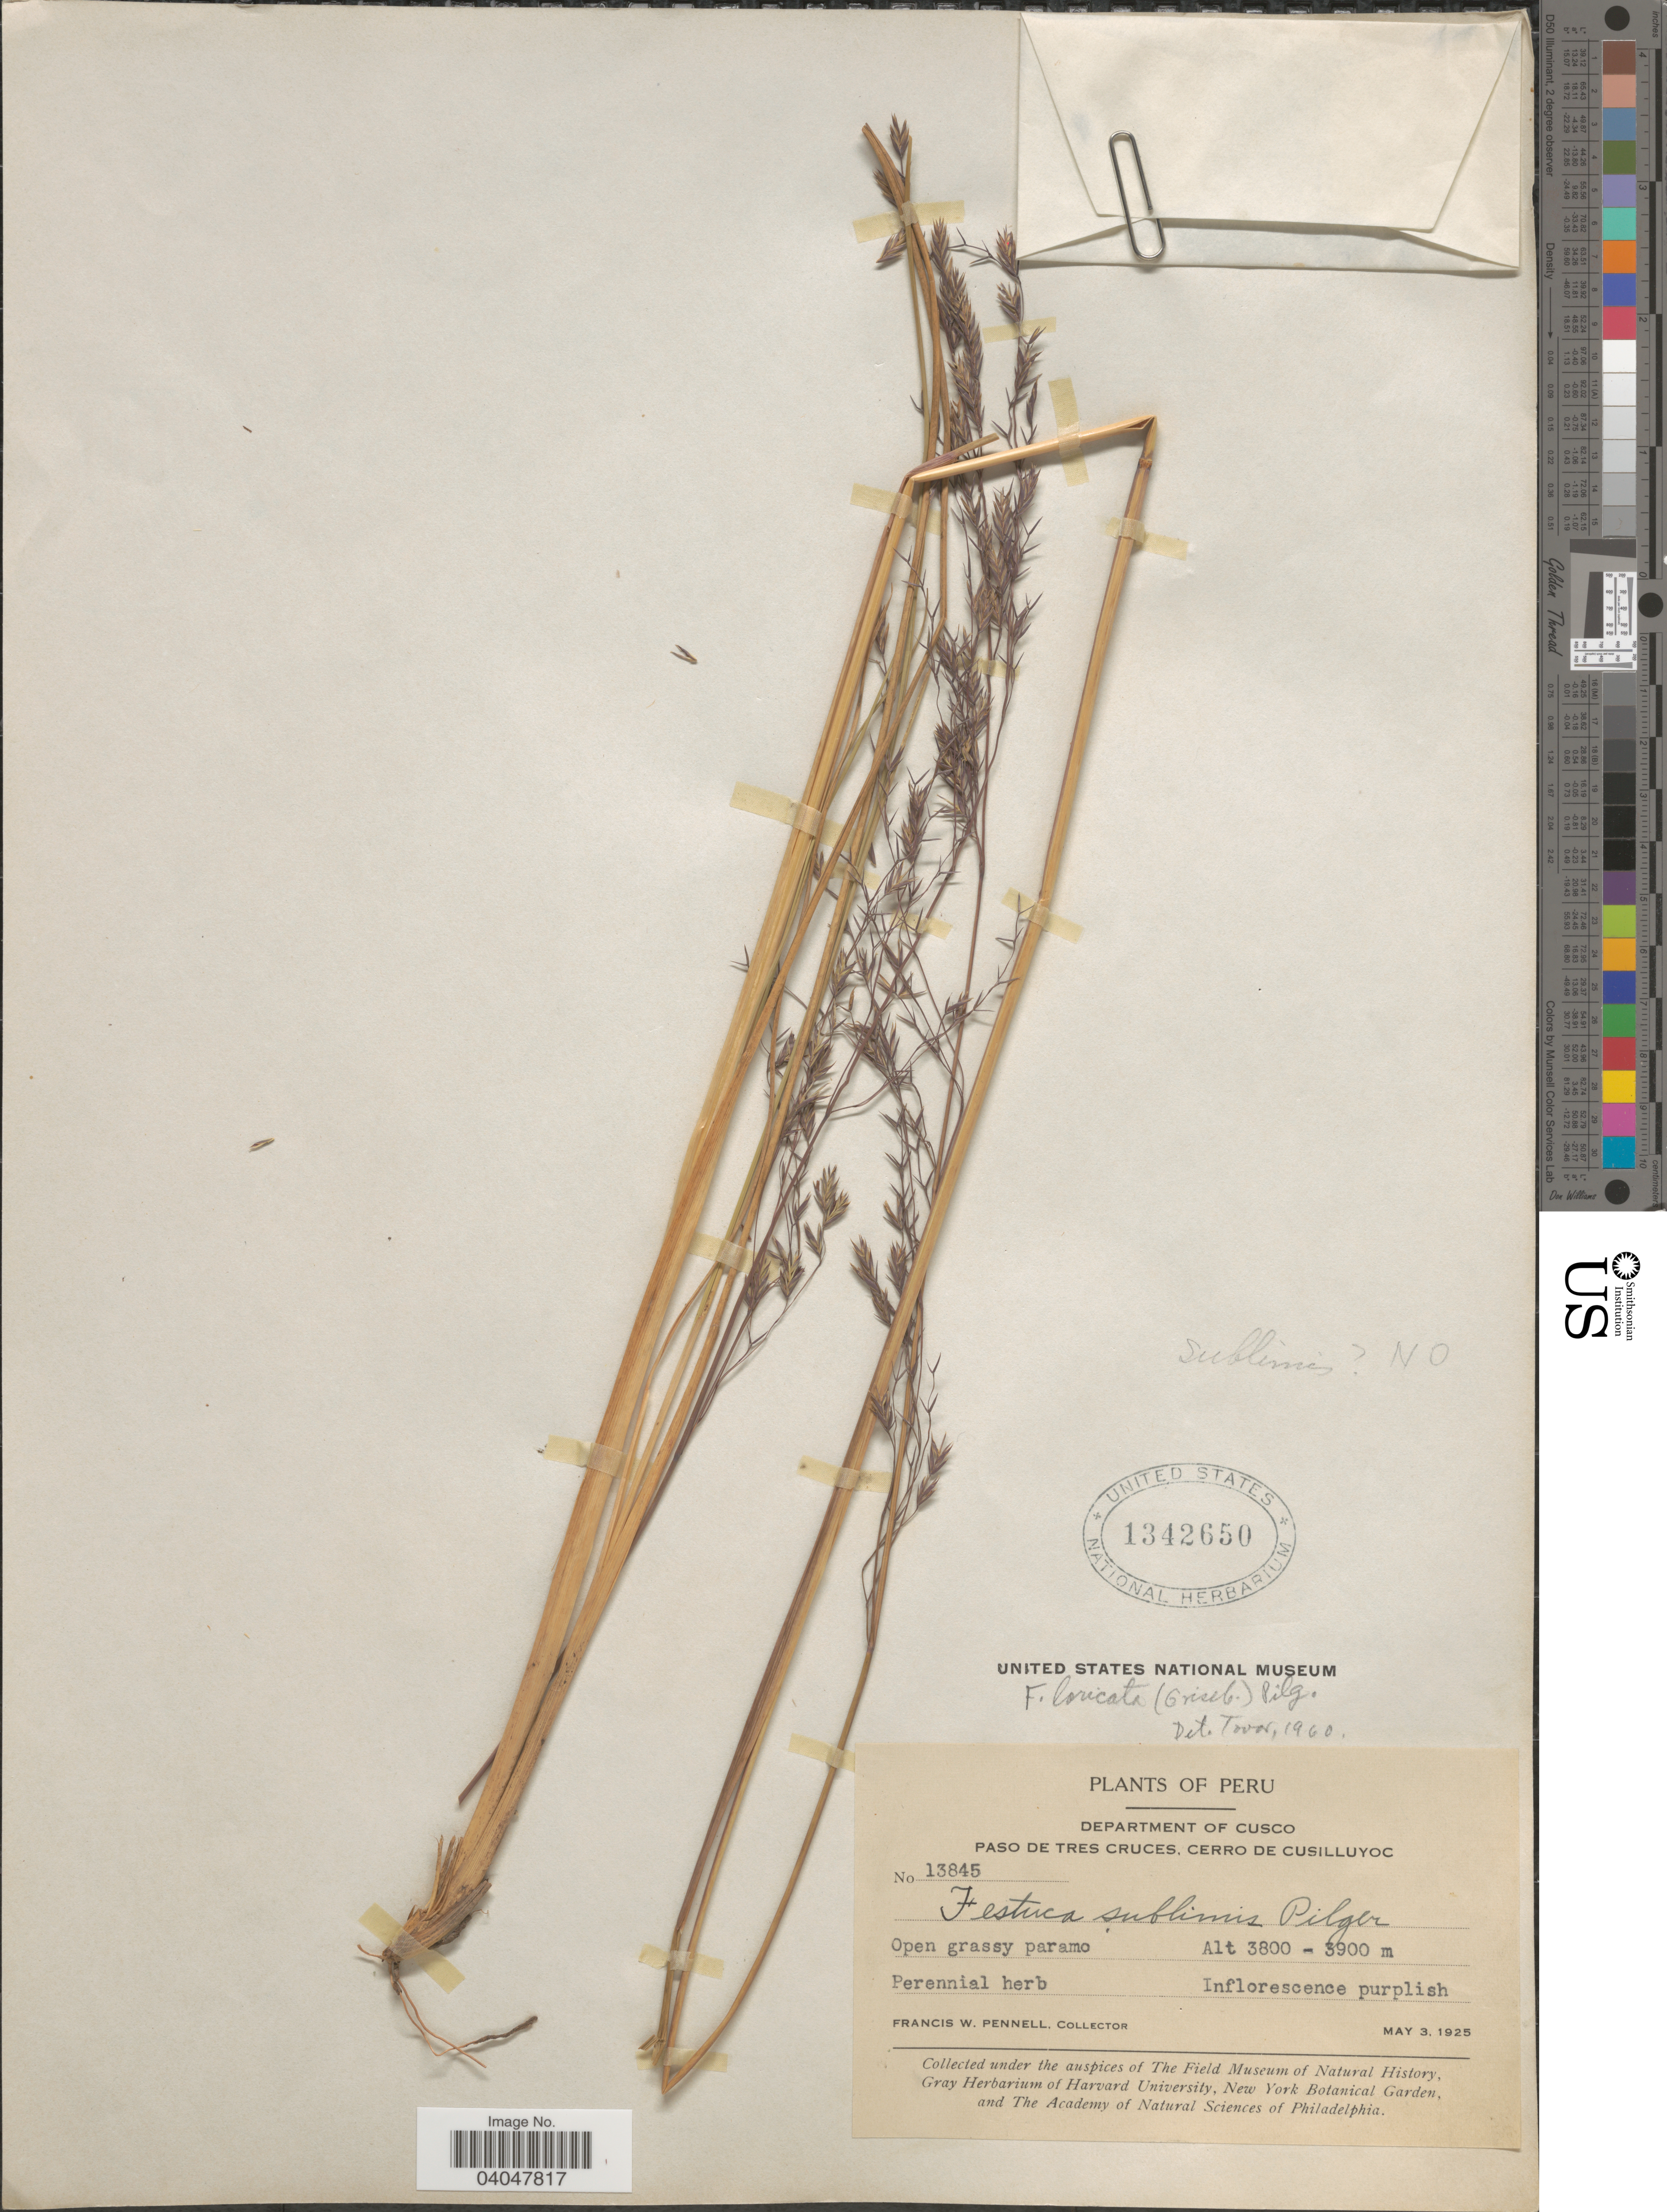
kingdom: Plantae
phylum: Tracheophyta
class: Liliopsida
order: Poales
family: Poaceae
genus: Festuca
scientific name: Festuca loricata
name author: (Griseb.) Pilg.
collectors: F. W. Pennell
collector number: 13845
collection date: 1925-05-03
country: Peru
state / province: Cusco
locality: Department of Cusco. Paso de Tres Cruces, Cerro de Cusilluyoc.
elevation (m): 3800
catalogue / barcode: US 1342650